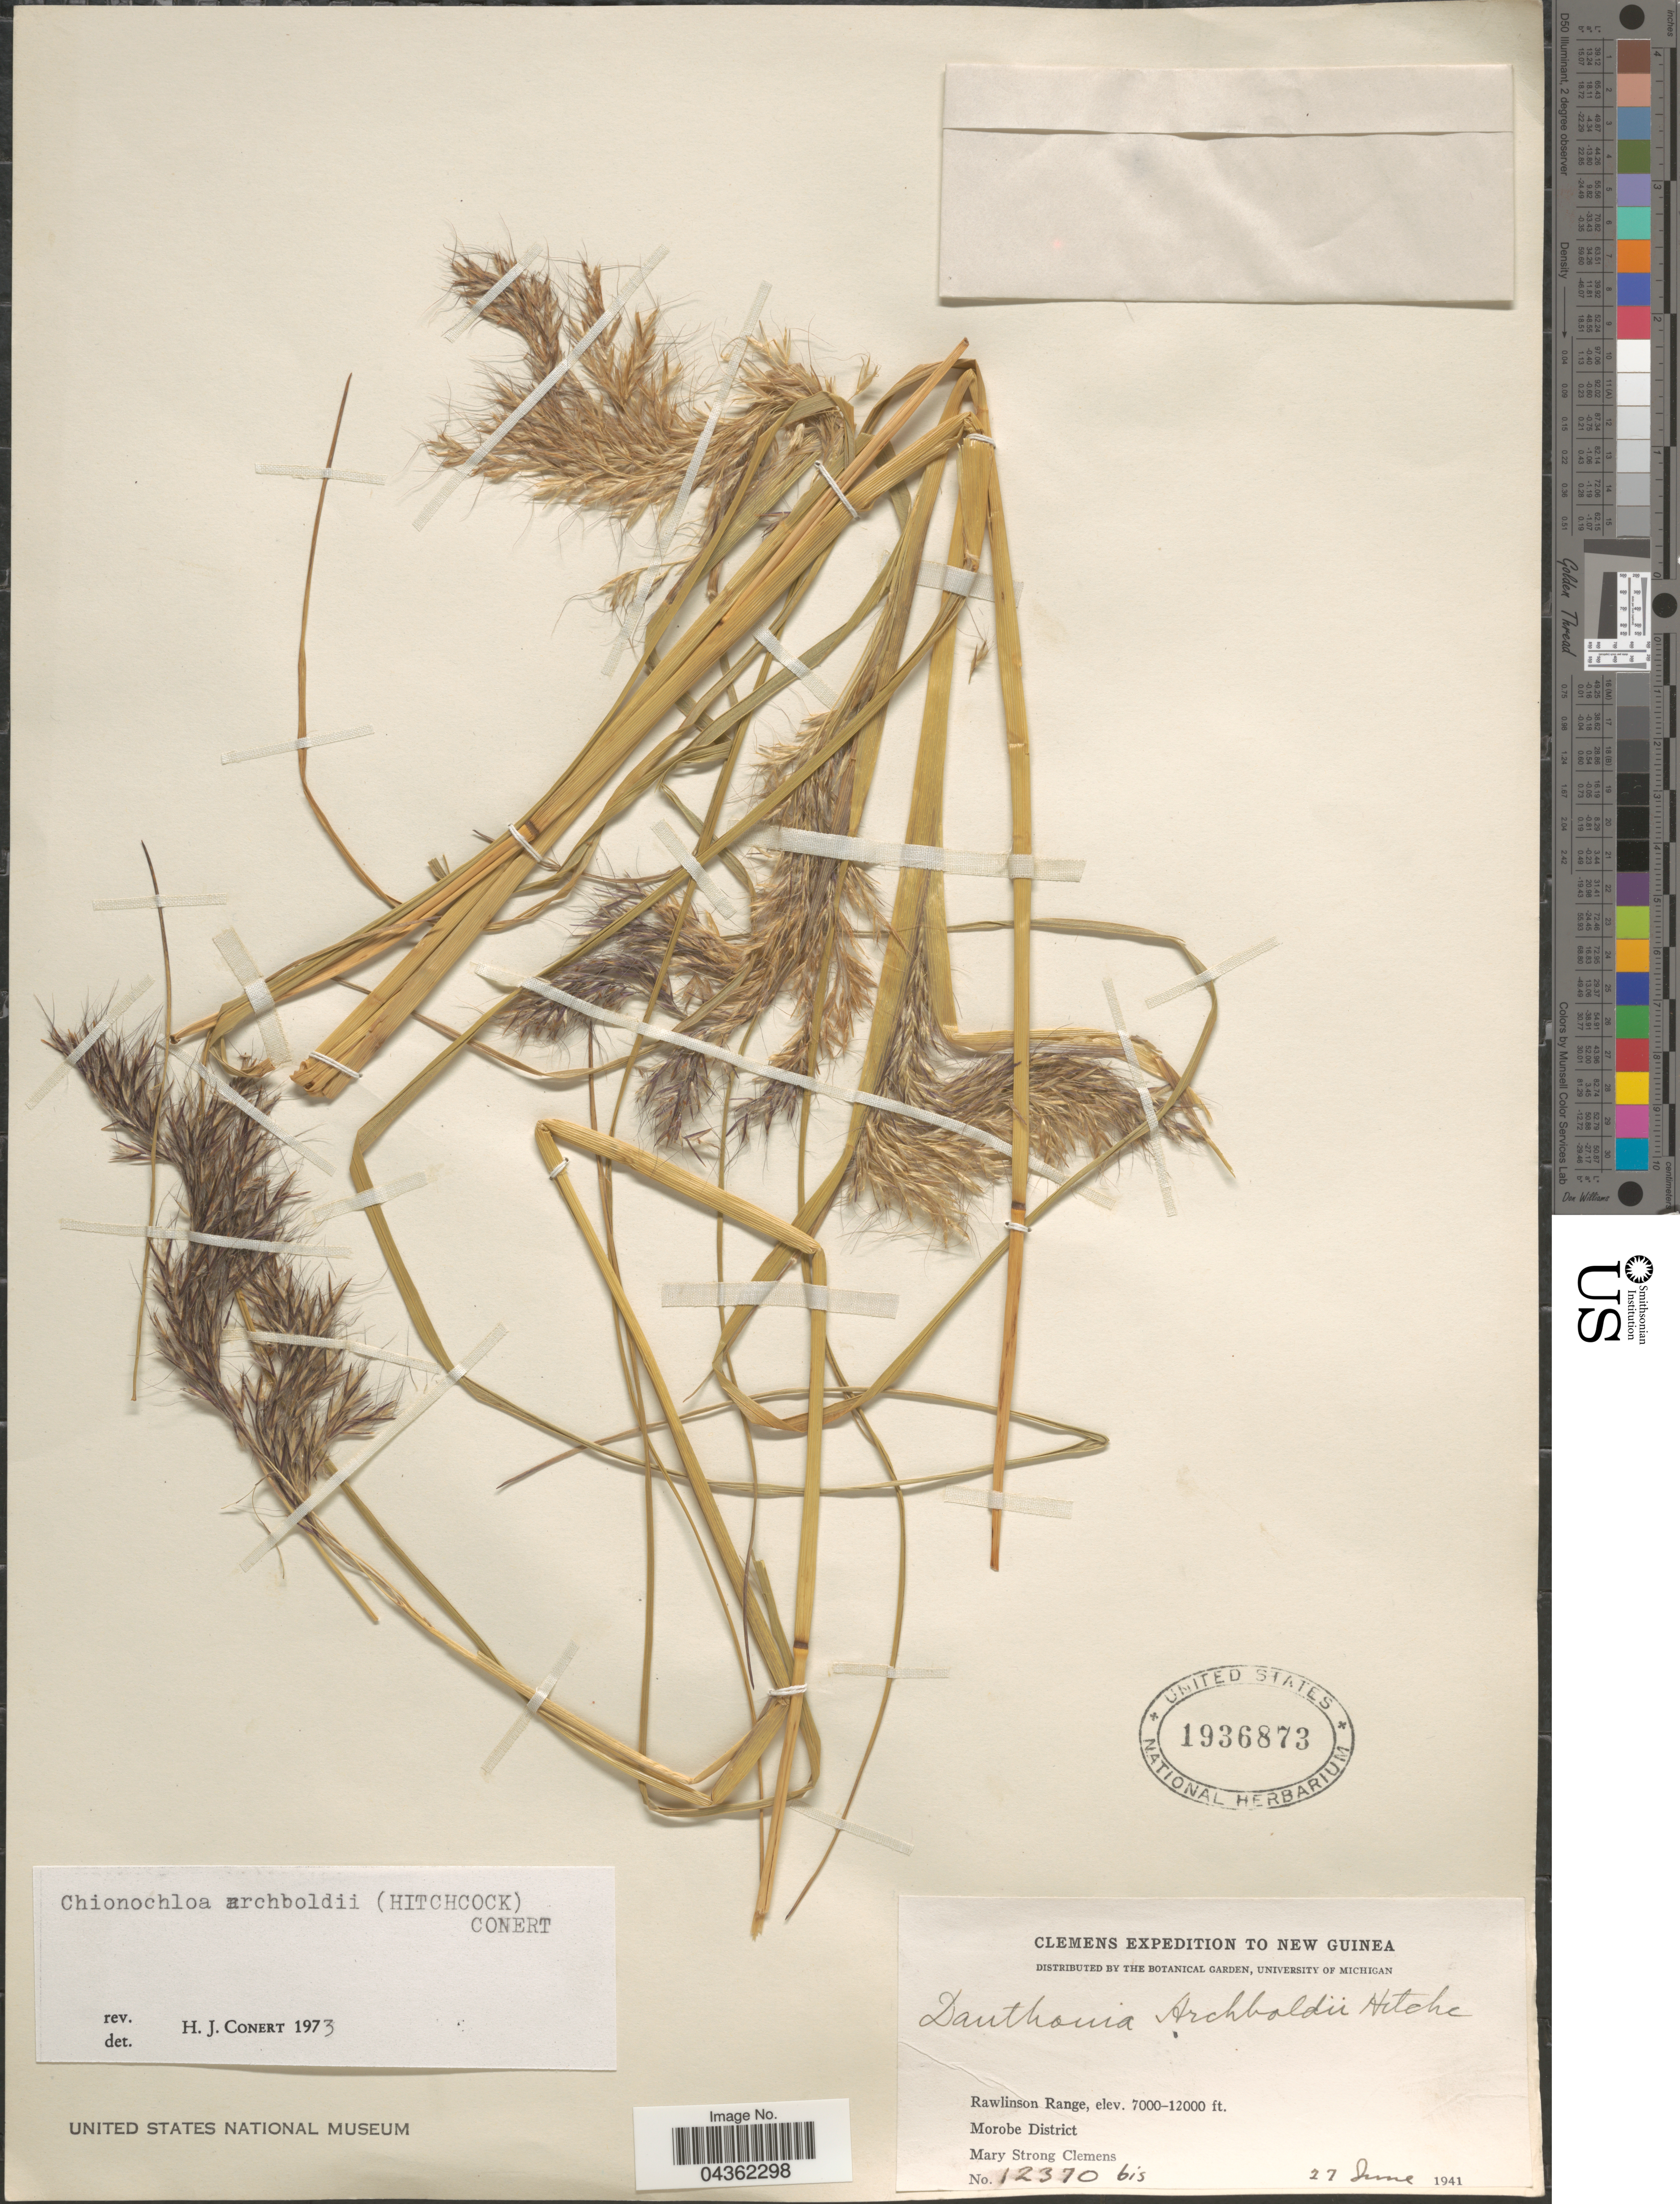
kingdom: Plantae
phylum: Tracheophyta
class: Liliopsida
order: Poales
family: Poaceae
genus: Chimaerochloa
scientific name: Chimaerochloa archboldii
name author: (Hitchc.) Pirie & H.P. Linder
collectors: M. S. Clemens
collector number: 12370bis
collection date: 1941-06-27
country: Papua New Guinea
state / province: Morobe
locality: Clemens Expedition to New Guinea. Rawlinson Range, Morobe District.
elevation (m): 2134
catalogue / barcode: US 1936873